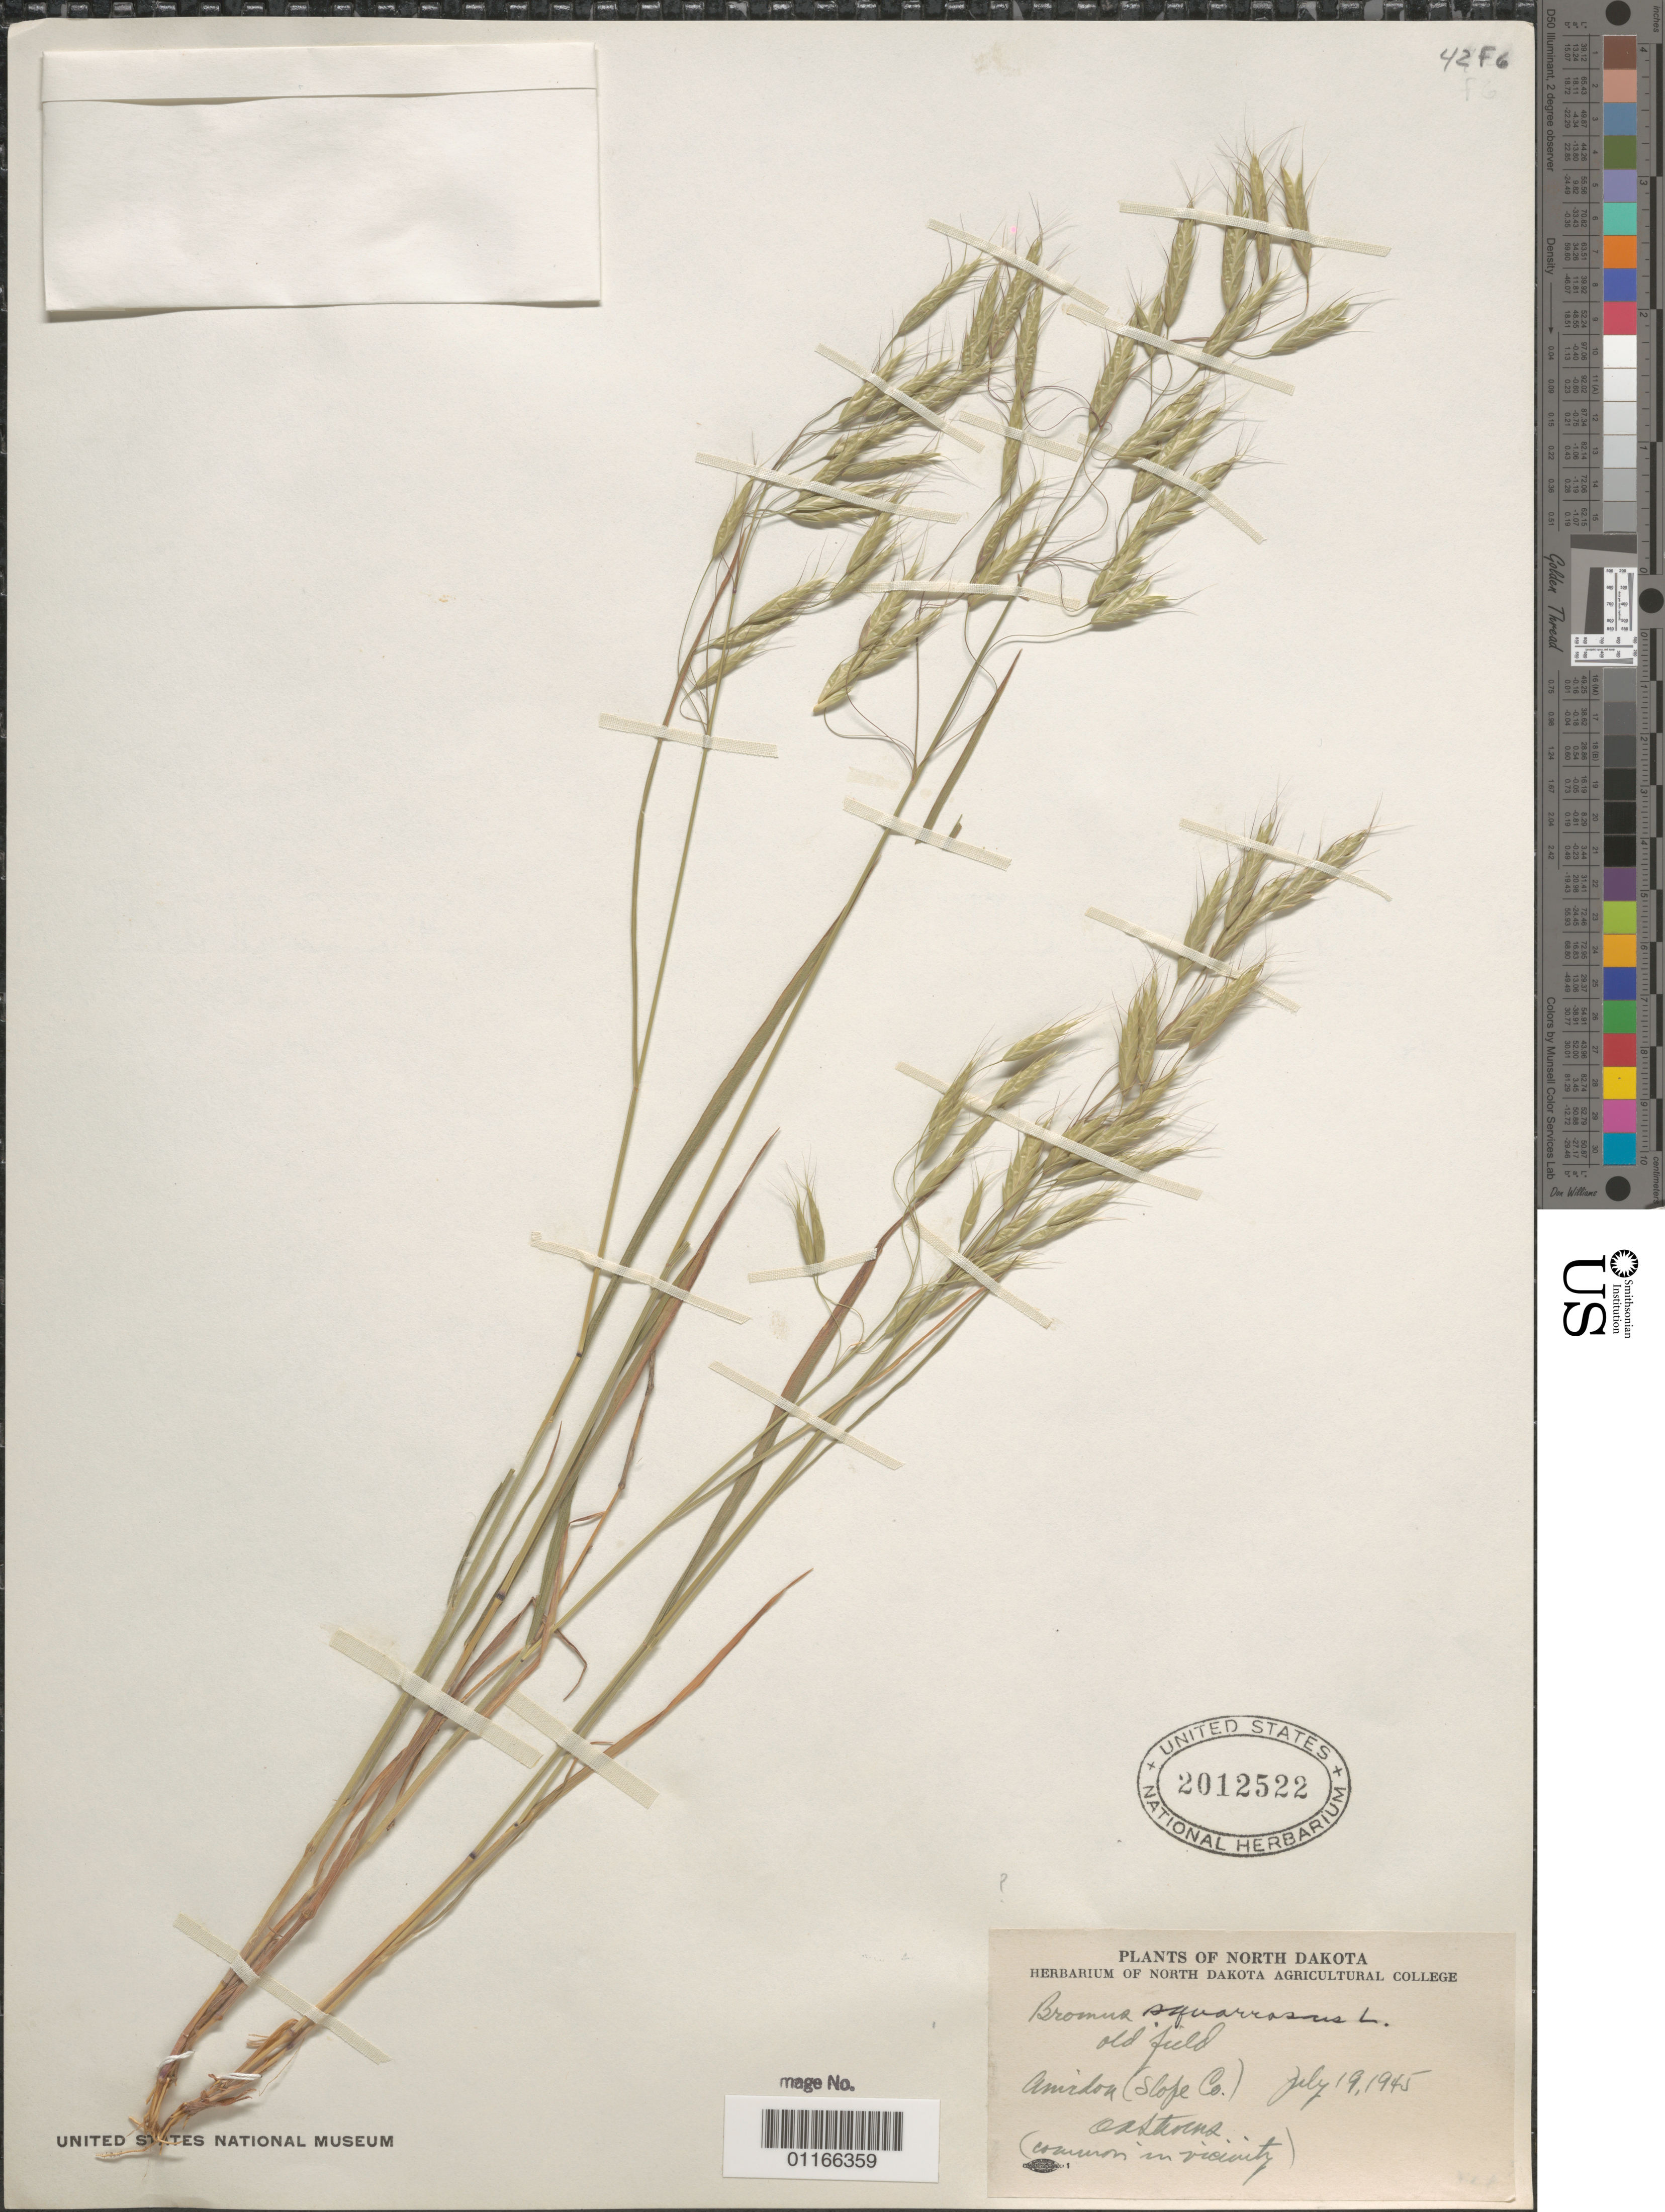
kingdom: Plantae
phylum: Tracheophyta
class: Liliopsida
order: Poales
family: Poaceae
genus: Bromus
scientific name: Bromus squarrosus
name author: L.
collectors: O. A. Stevens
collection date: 1945-07-19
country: United States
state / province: North Dakota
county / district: Slope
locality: Amidon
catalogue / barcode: US 2012522